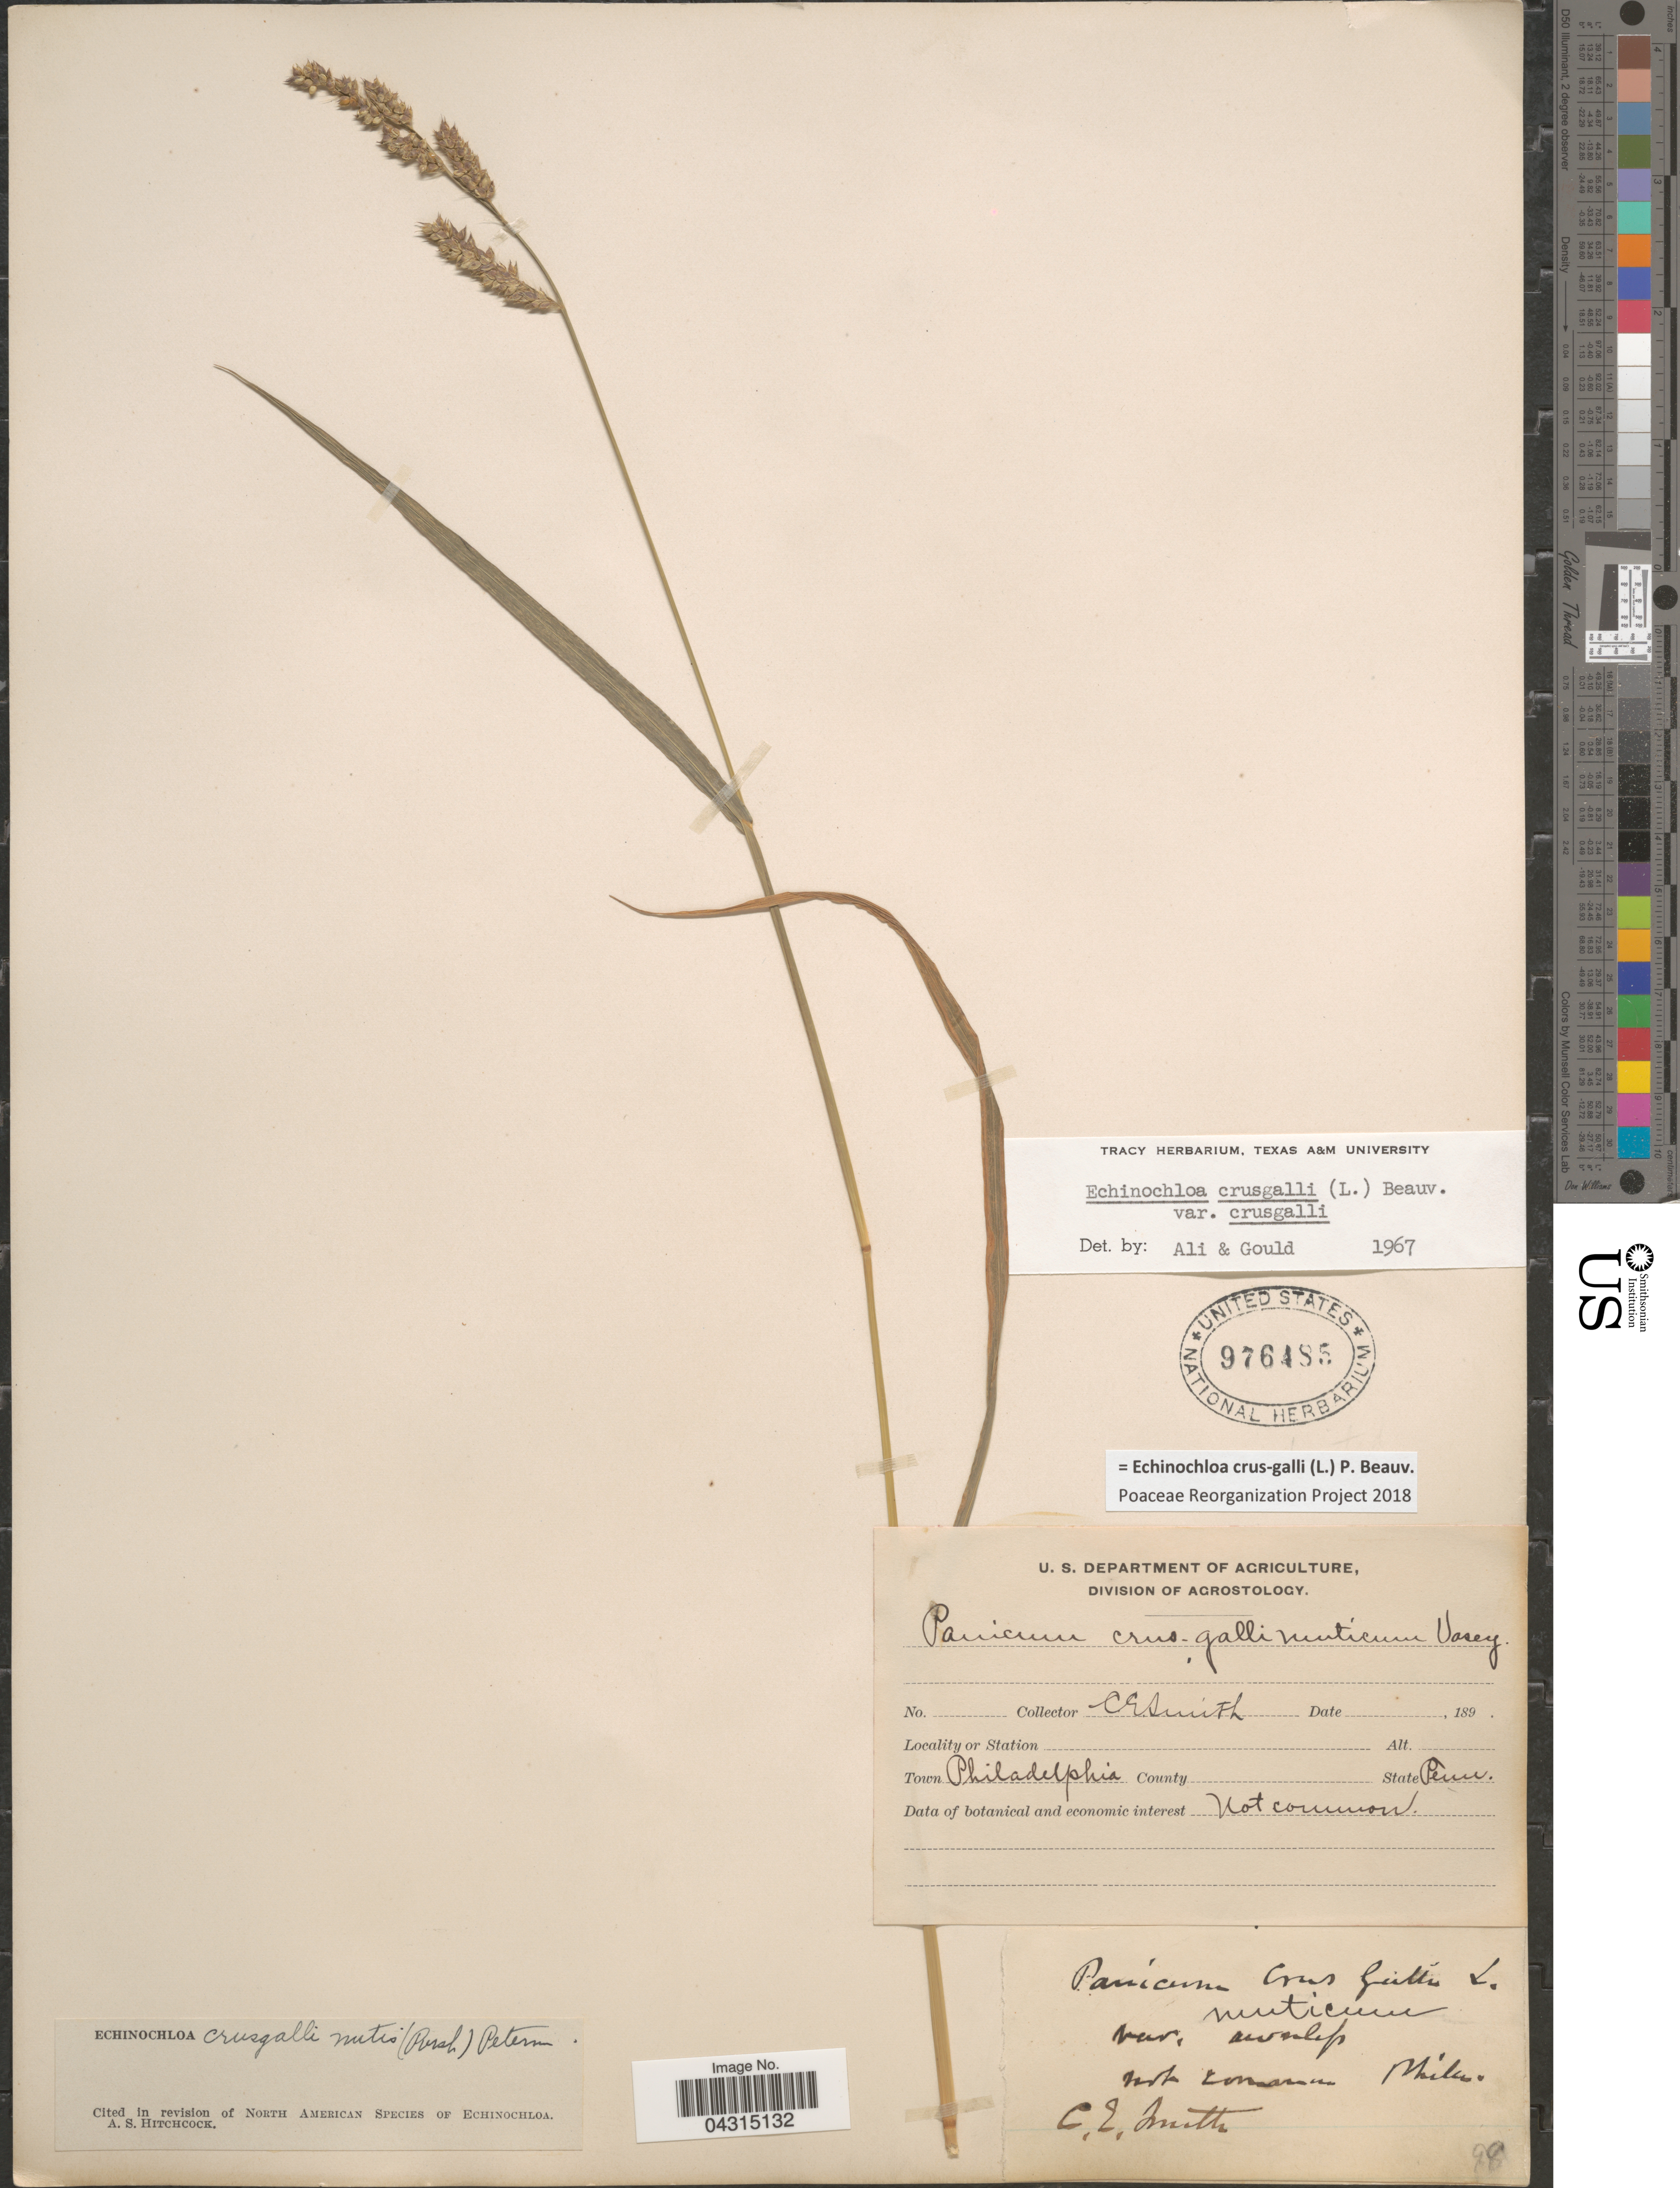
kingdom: Plantae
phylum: Tracheophyta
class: Liliopsida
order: Poales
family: Poaceae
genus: Echinochloa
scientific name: Echinochloa crus-galli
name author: (L.) P. Beauv.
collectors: C. E. Smith Jr.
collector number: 98*?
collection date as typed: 189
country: United States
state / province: Pennsylvania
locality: Town Philadelphia.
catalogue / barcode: US 976485